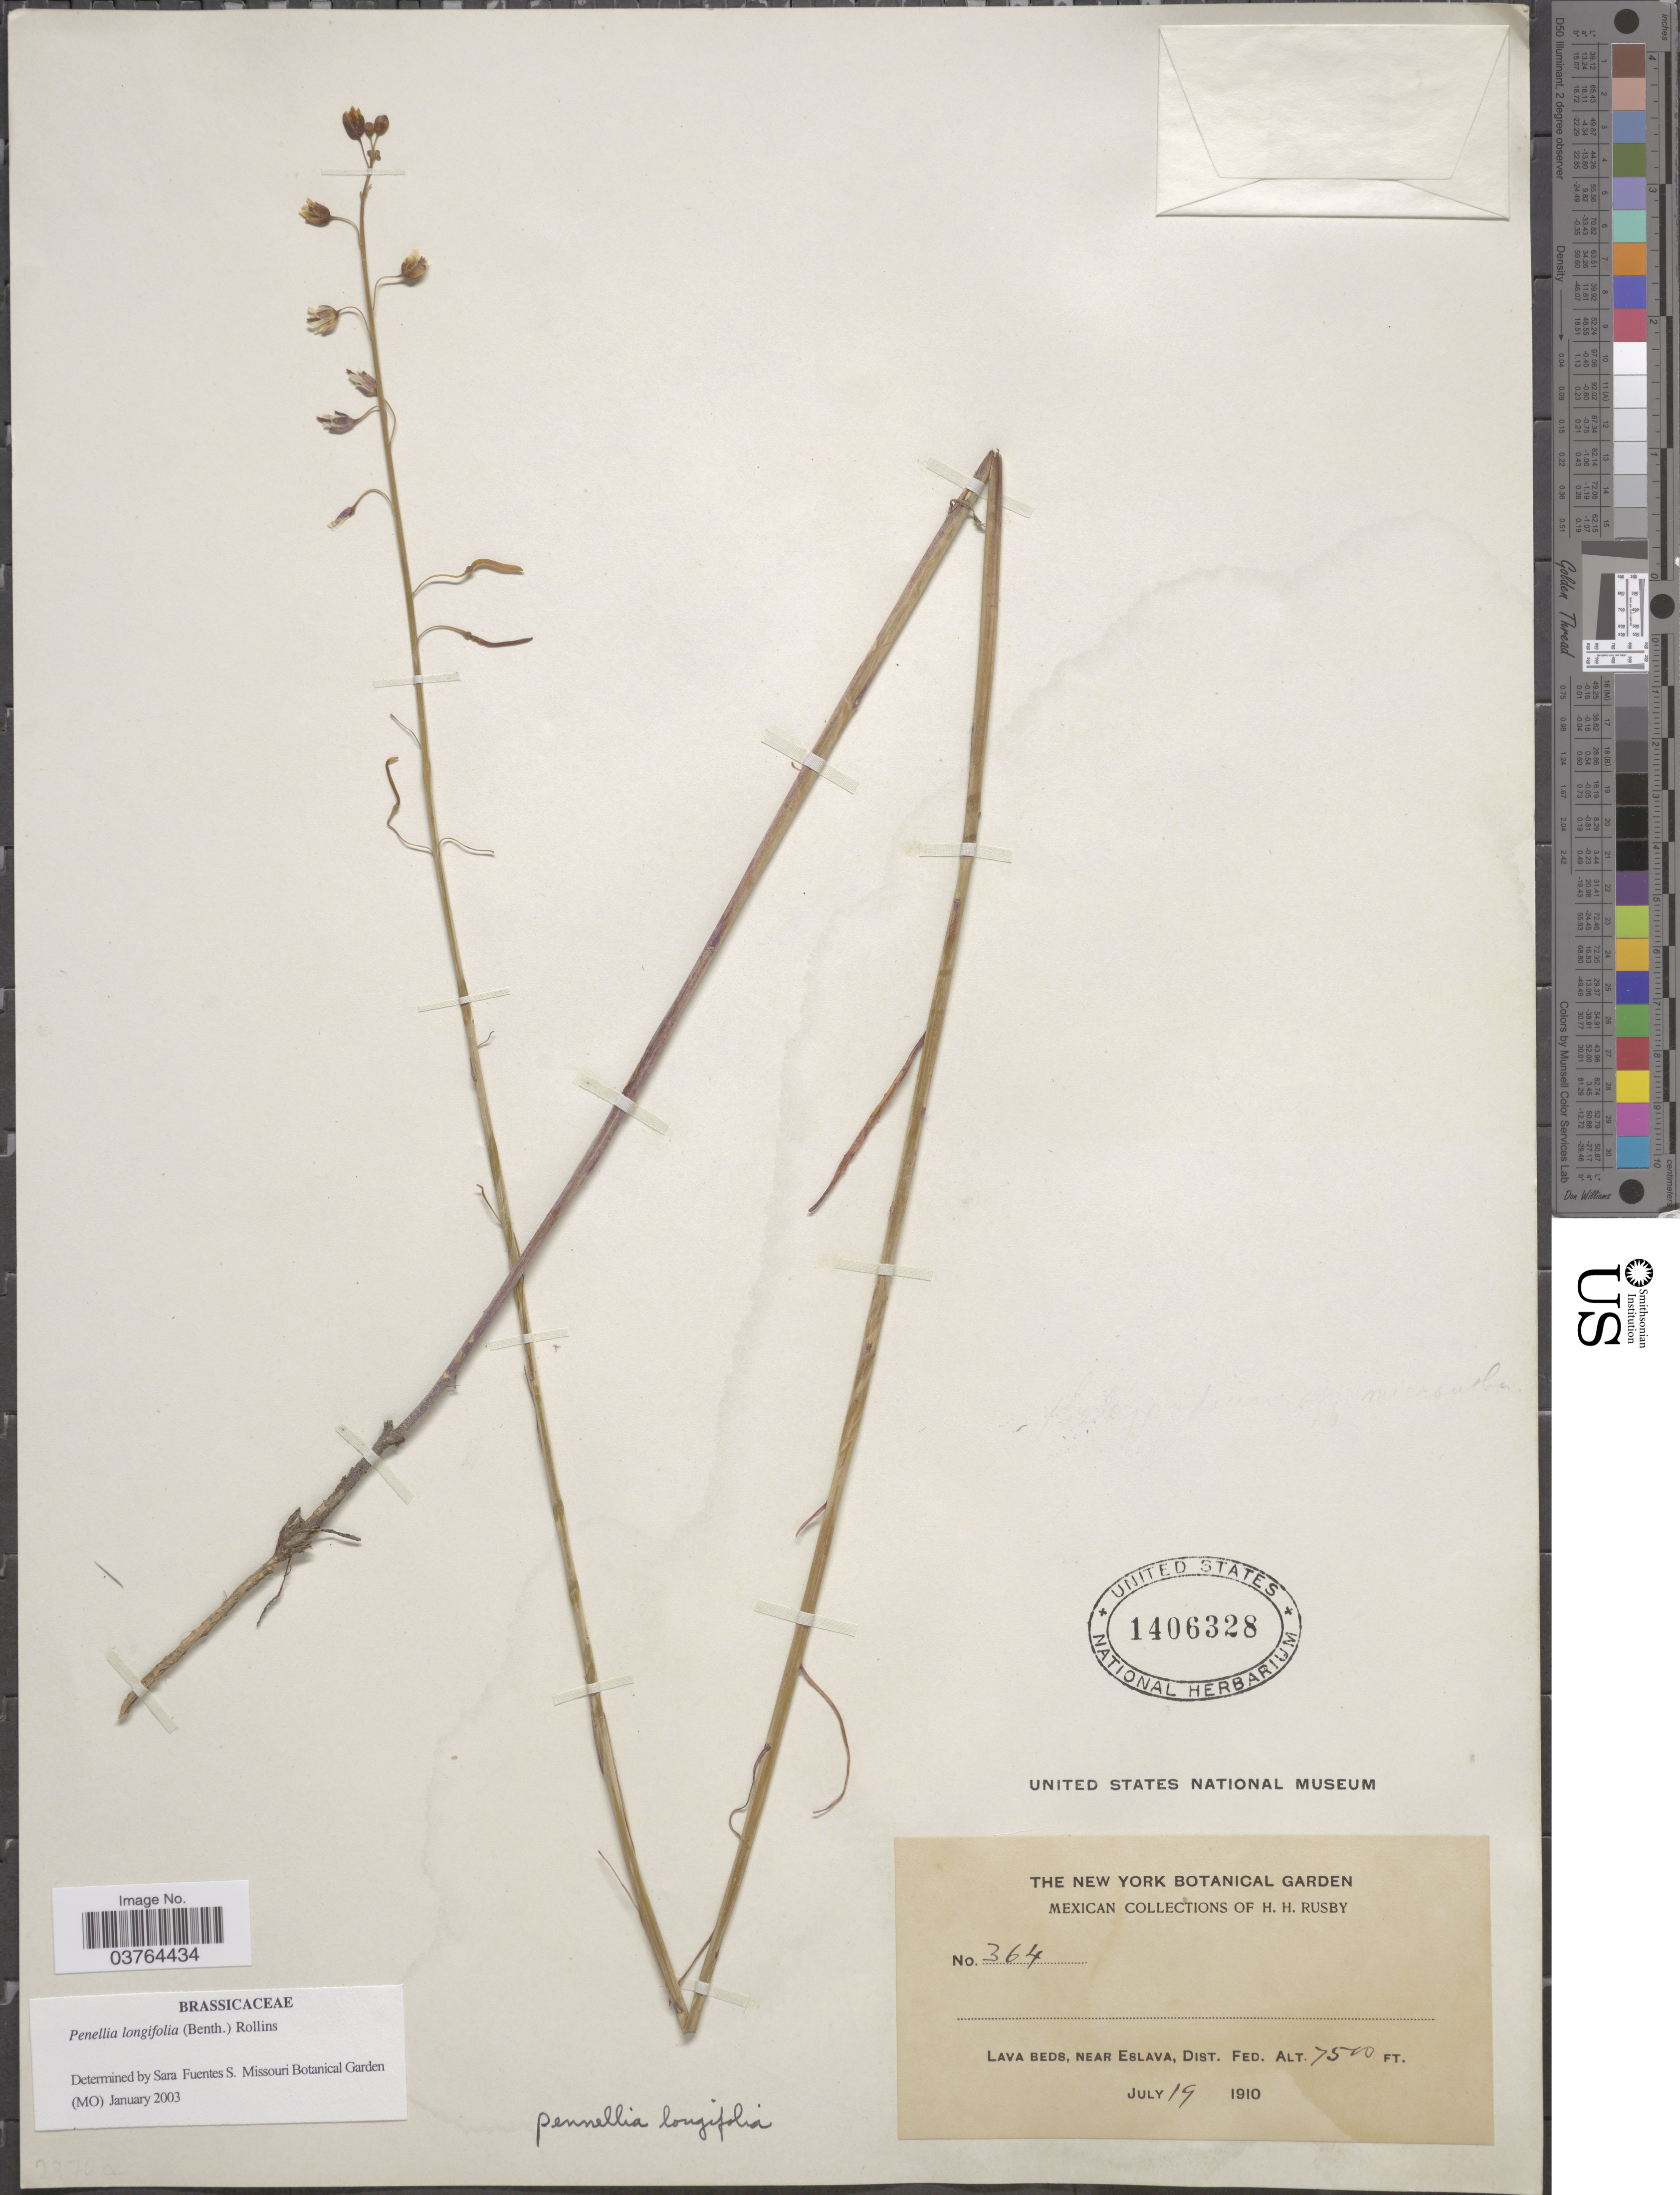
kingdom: Plantae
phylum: Tracheophyta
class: Magnoliopsida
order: Brassicales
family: Brassicaceae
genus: Pennellia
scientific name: Pennellia longifolia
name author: (Benth.) Rollins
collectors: H. H. Rusby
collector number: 364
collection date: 1910-07-19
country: Mexico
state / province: Distrito Federal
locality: Lava beds, near Eslava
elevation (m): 2286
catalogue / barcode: US 1406328